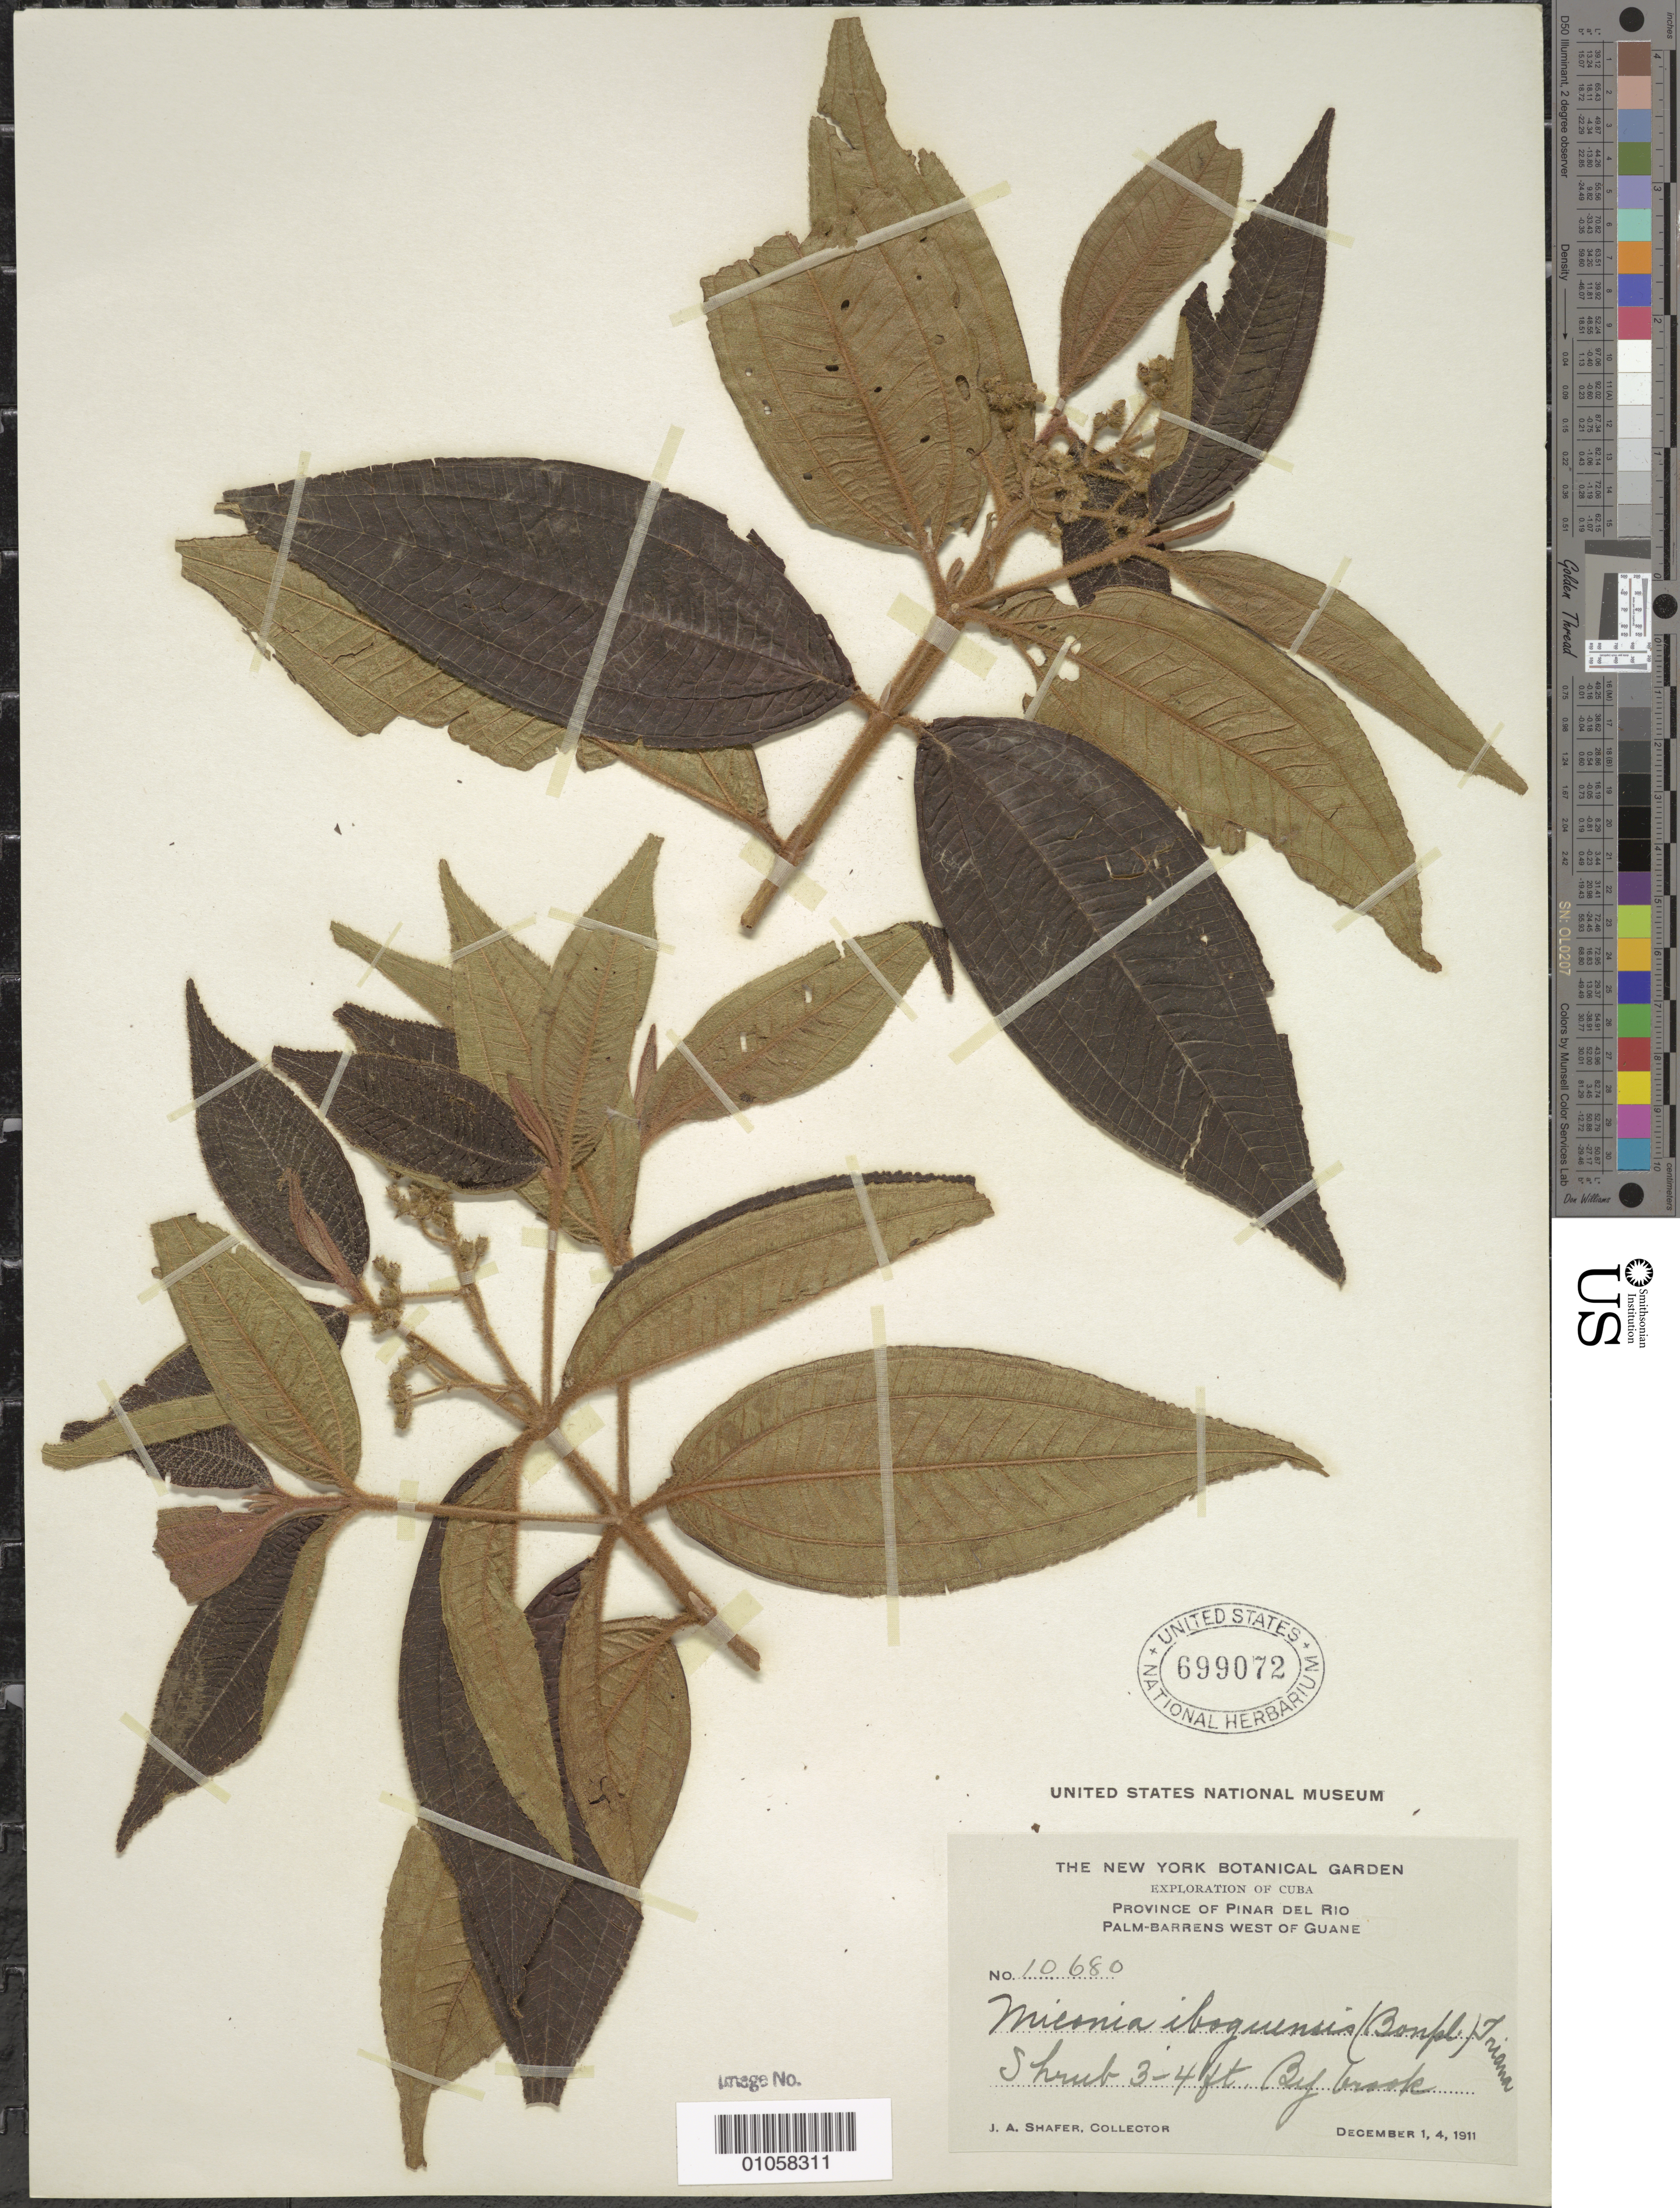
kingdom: Plantae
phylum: Tracheophyta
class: Magnoliopsida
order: Myrtales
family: Melastomataceae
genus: Miconia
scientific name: Miconia ibaguensis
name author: (Bonpl.) Triana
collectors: J. A. Shafer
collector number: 10680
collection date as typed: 01 Dec 1911 and 04 Dec 1911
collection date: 1911-12-01,1911-12-04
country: Cuba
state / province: Pinar del Río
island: Cuba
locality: Palm-Barrens W of Guane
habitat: By brook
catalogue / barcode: US 699072